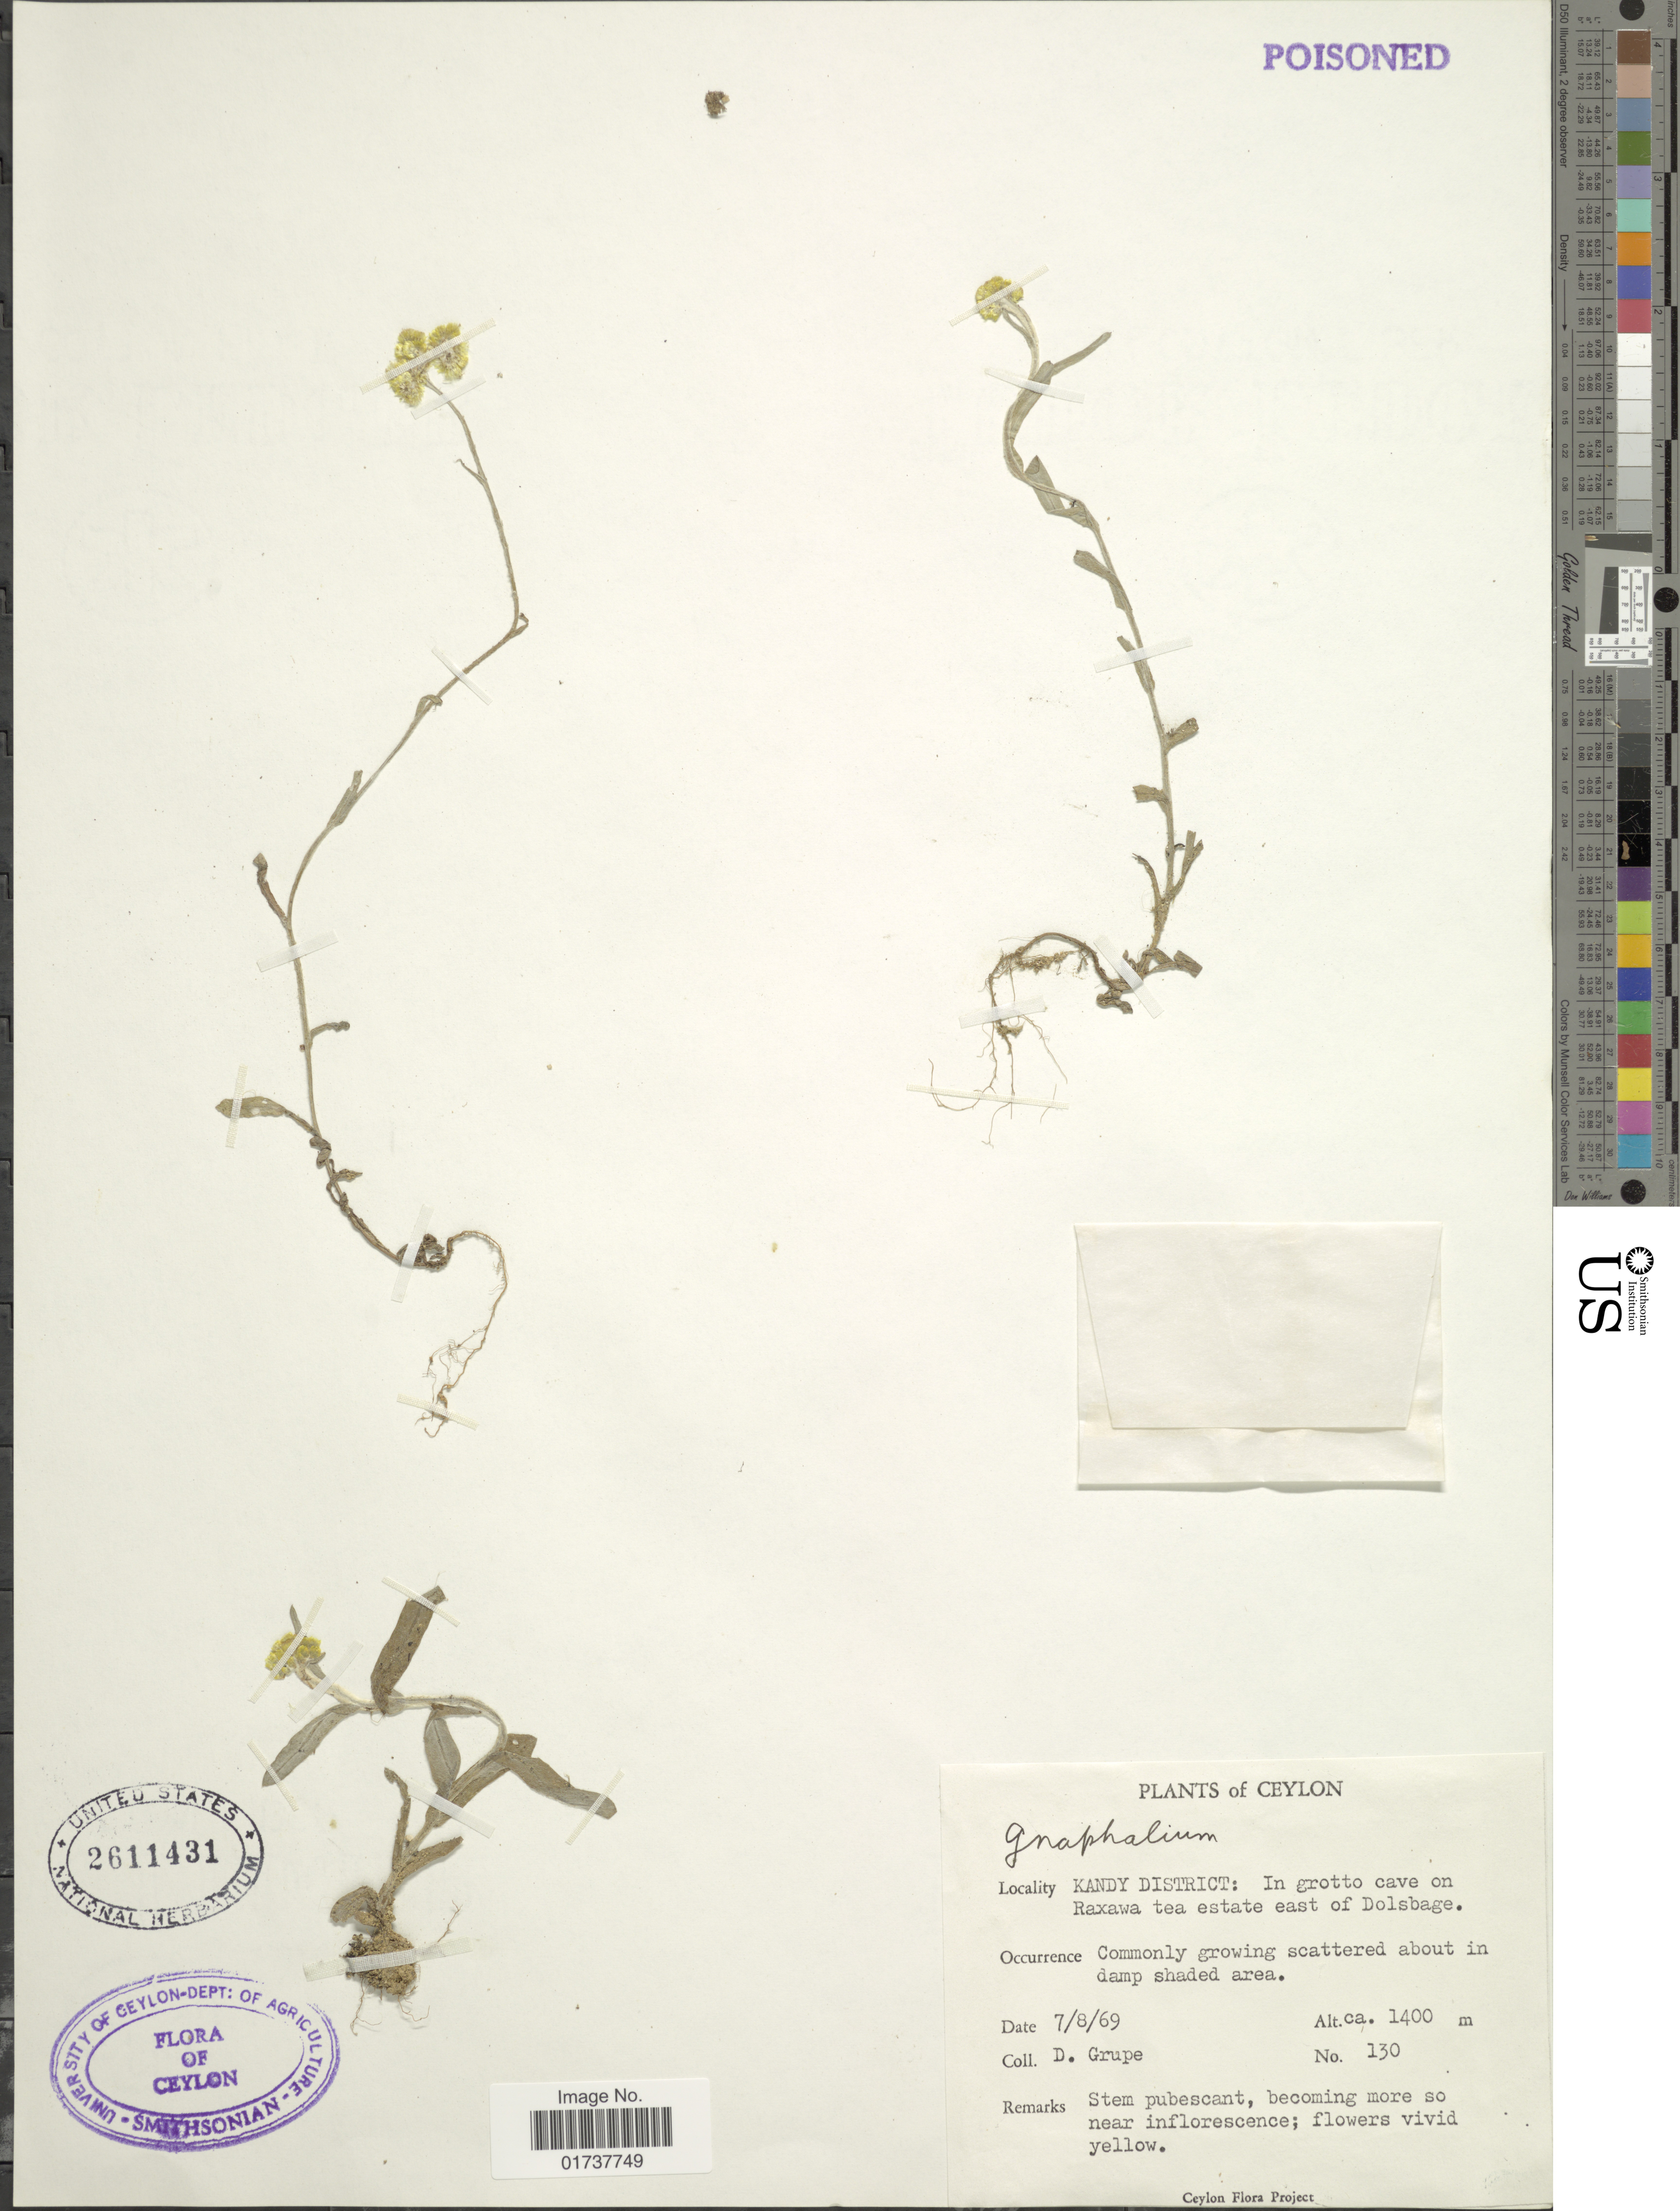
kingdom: Plantae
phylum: Tracheophyta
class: Magnoliopsida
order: Asterales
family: Asteraceae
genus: Gnaphalium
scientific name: Gnaphalium sp.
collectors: D. Grupe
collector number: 130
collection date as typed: Transcribed d/m/y: 7/8/69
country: Sri Lanka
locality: Ceylon, Kandy District: in grotto cave on, Raxawa tea Estate, east of Dolsbage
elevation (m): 1400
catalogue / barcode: US 2611431